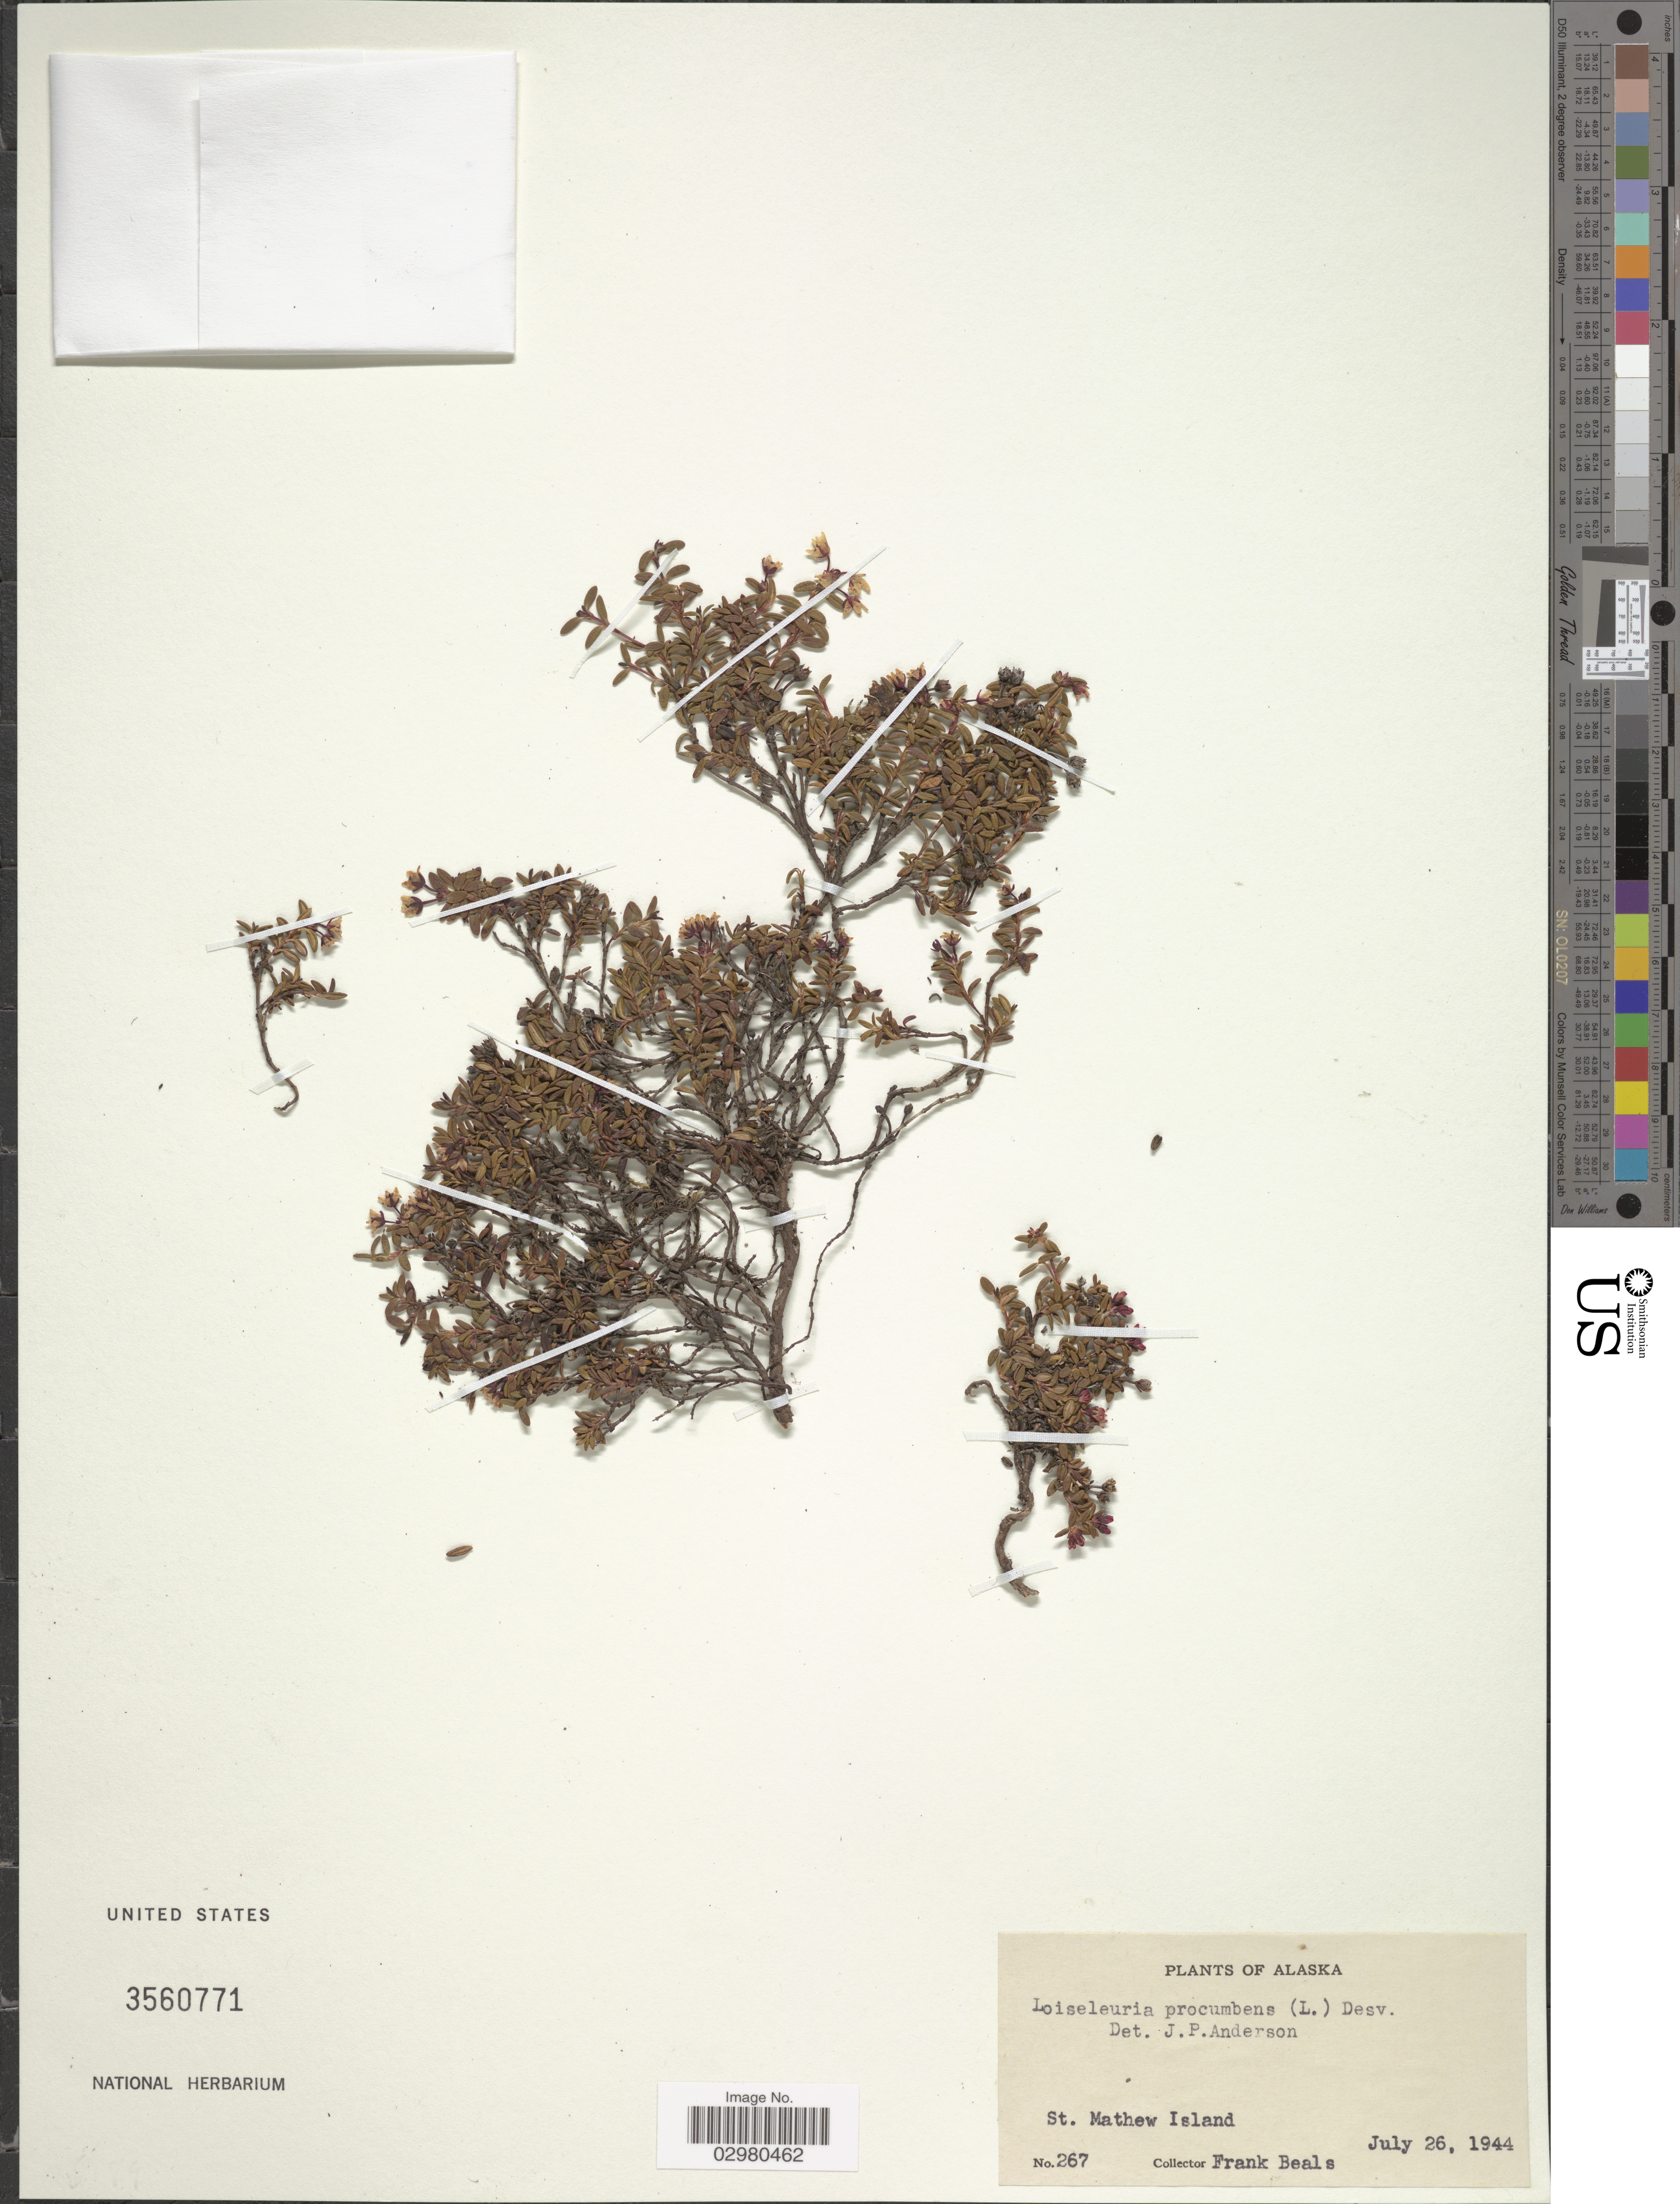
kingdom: Plantae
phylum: Tracheophyta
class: Magnoliopsida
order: Ericales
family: Ericaceae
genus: Loiseleuria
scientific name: Loiseleuria procumbens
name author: (L.) Desv.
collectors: F. Beals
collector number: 267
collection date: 1944-07-26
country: United States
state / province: Alaska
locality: St. Mathew Island.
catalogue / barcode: US 3560771